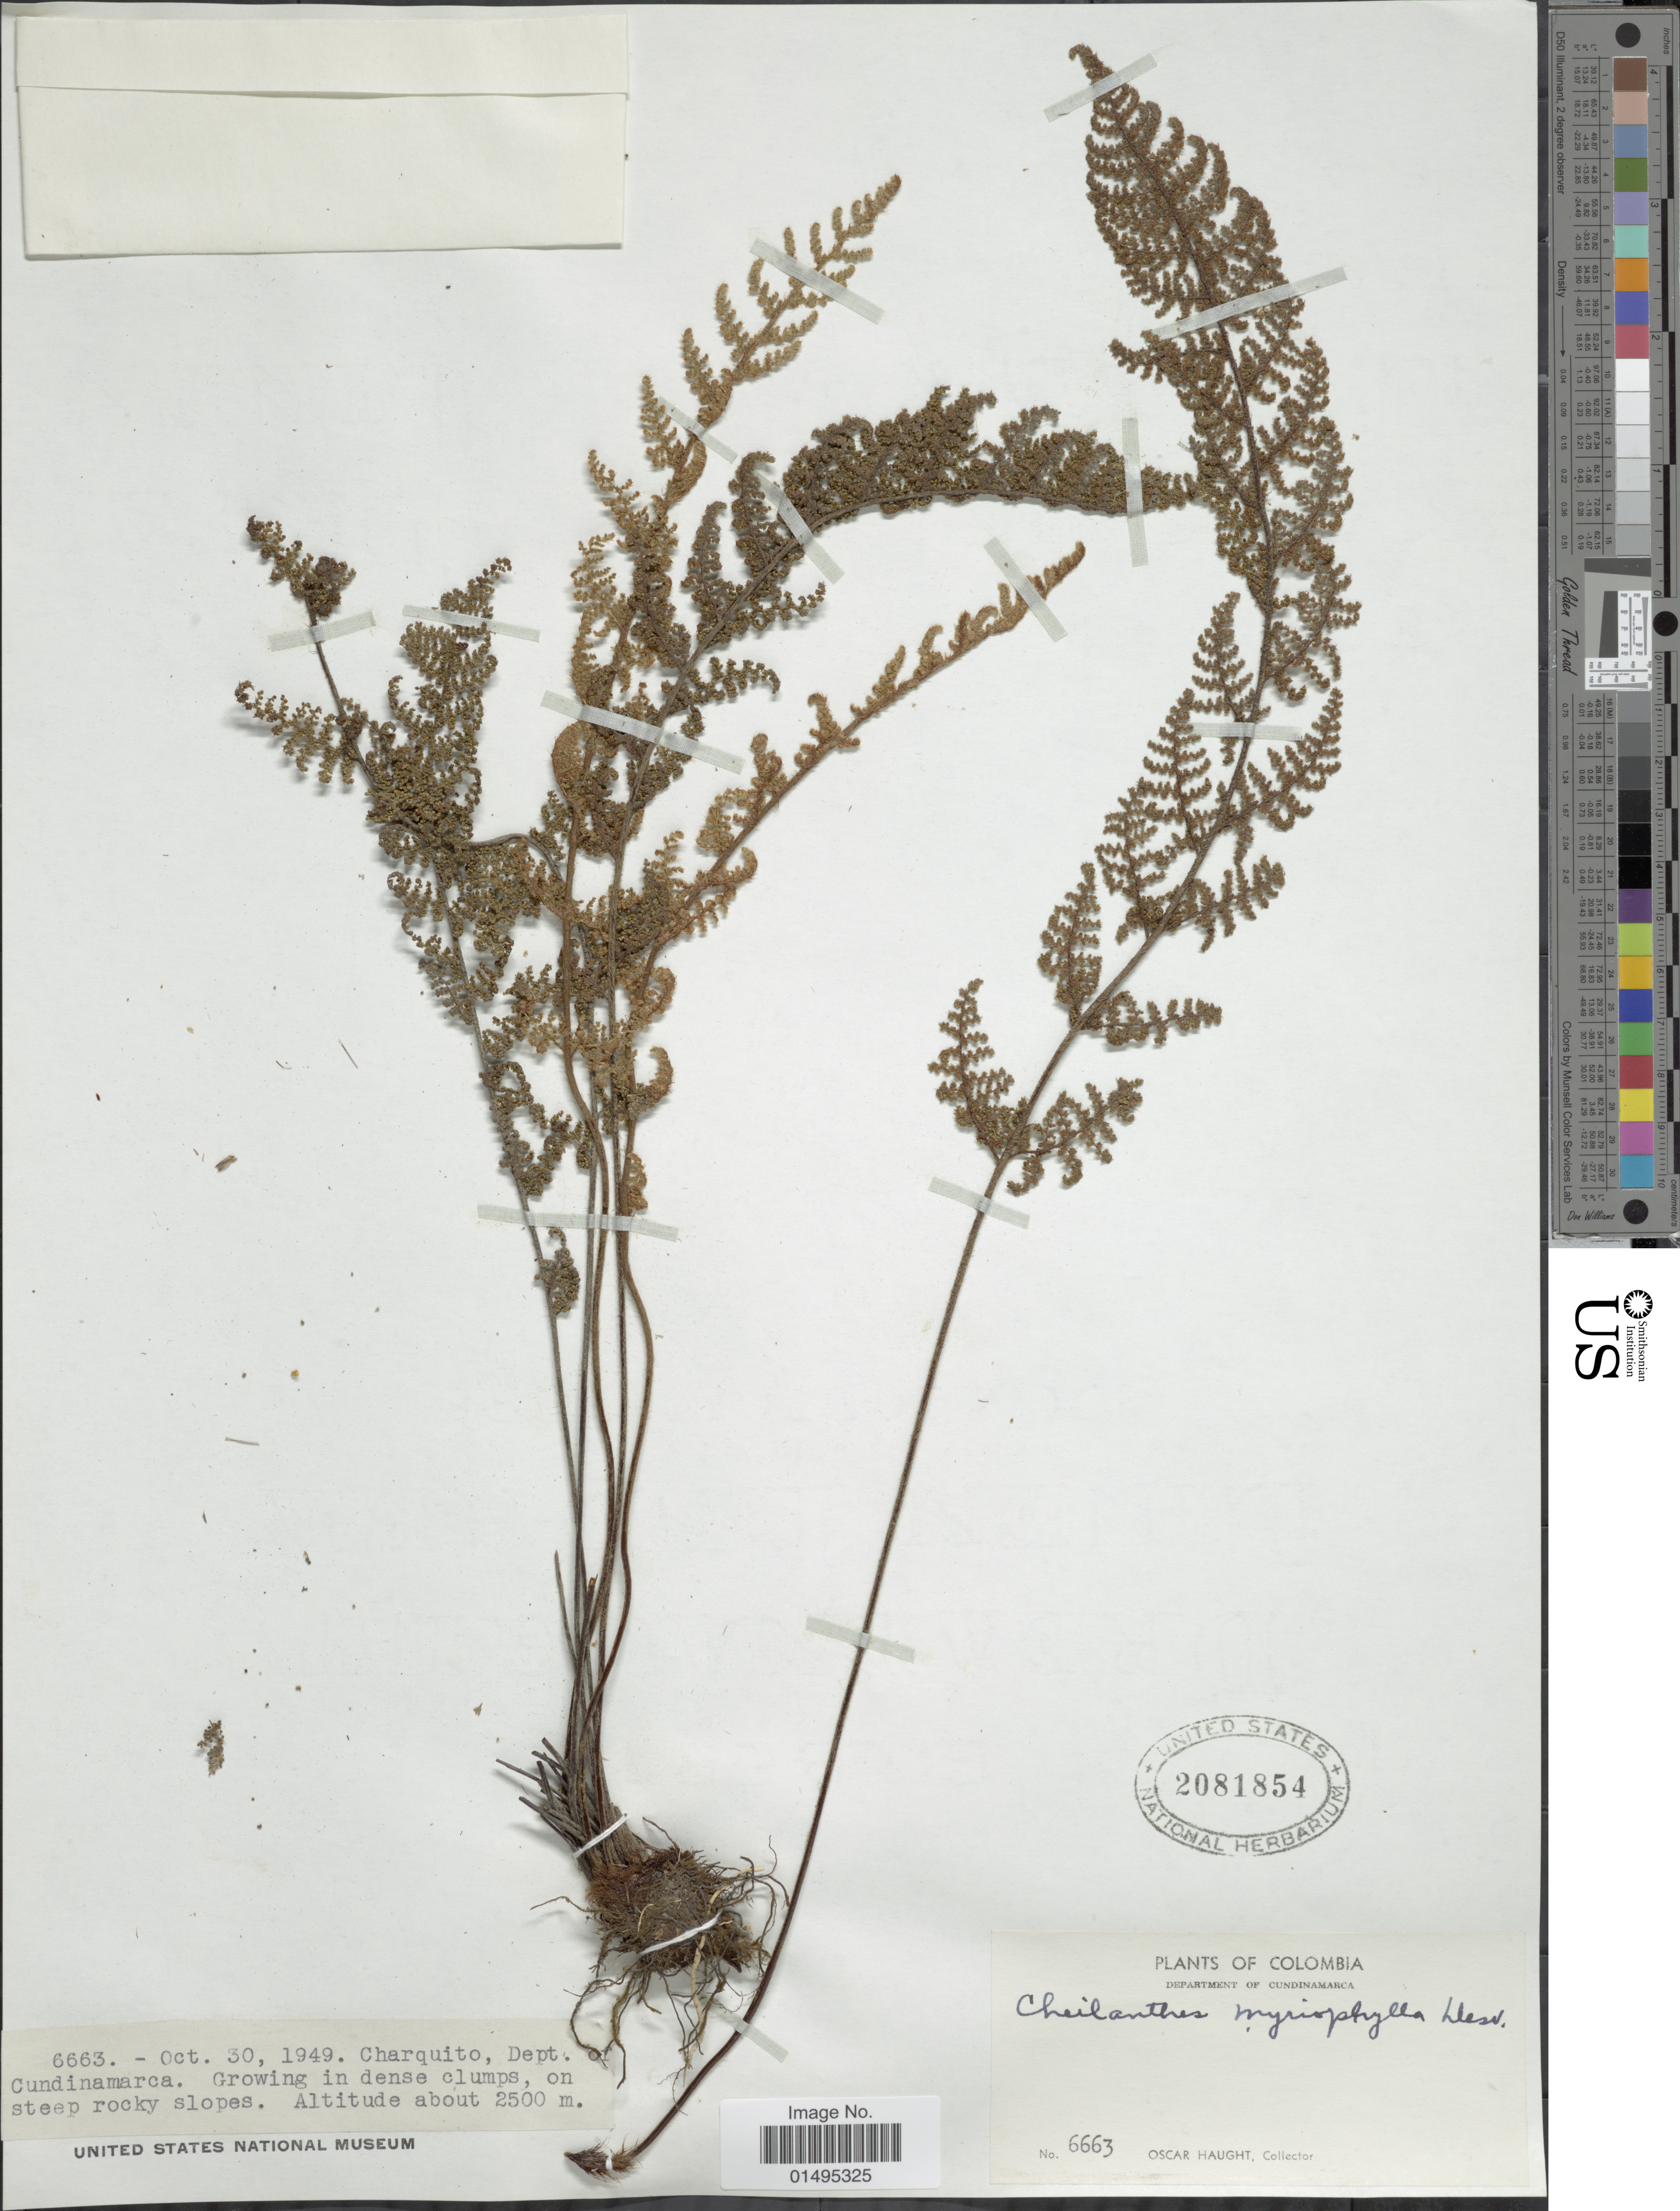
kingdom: Plantae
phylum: Tracheophyta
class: Polypodiopsida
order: Polypodiales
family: Pteridaceae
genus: Myriopteris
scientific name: Myriopteris myriophylla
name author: (Desv.) J. Sm.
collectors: O. L. Haught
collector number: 6663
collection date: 1949-10-30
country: Colombia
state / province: Cundinamarca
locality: Colombia. Department of Cundinamarca, Charquito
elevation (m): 2500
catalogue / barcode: US 20181854